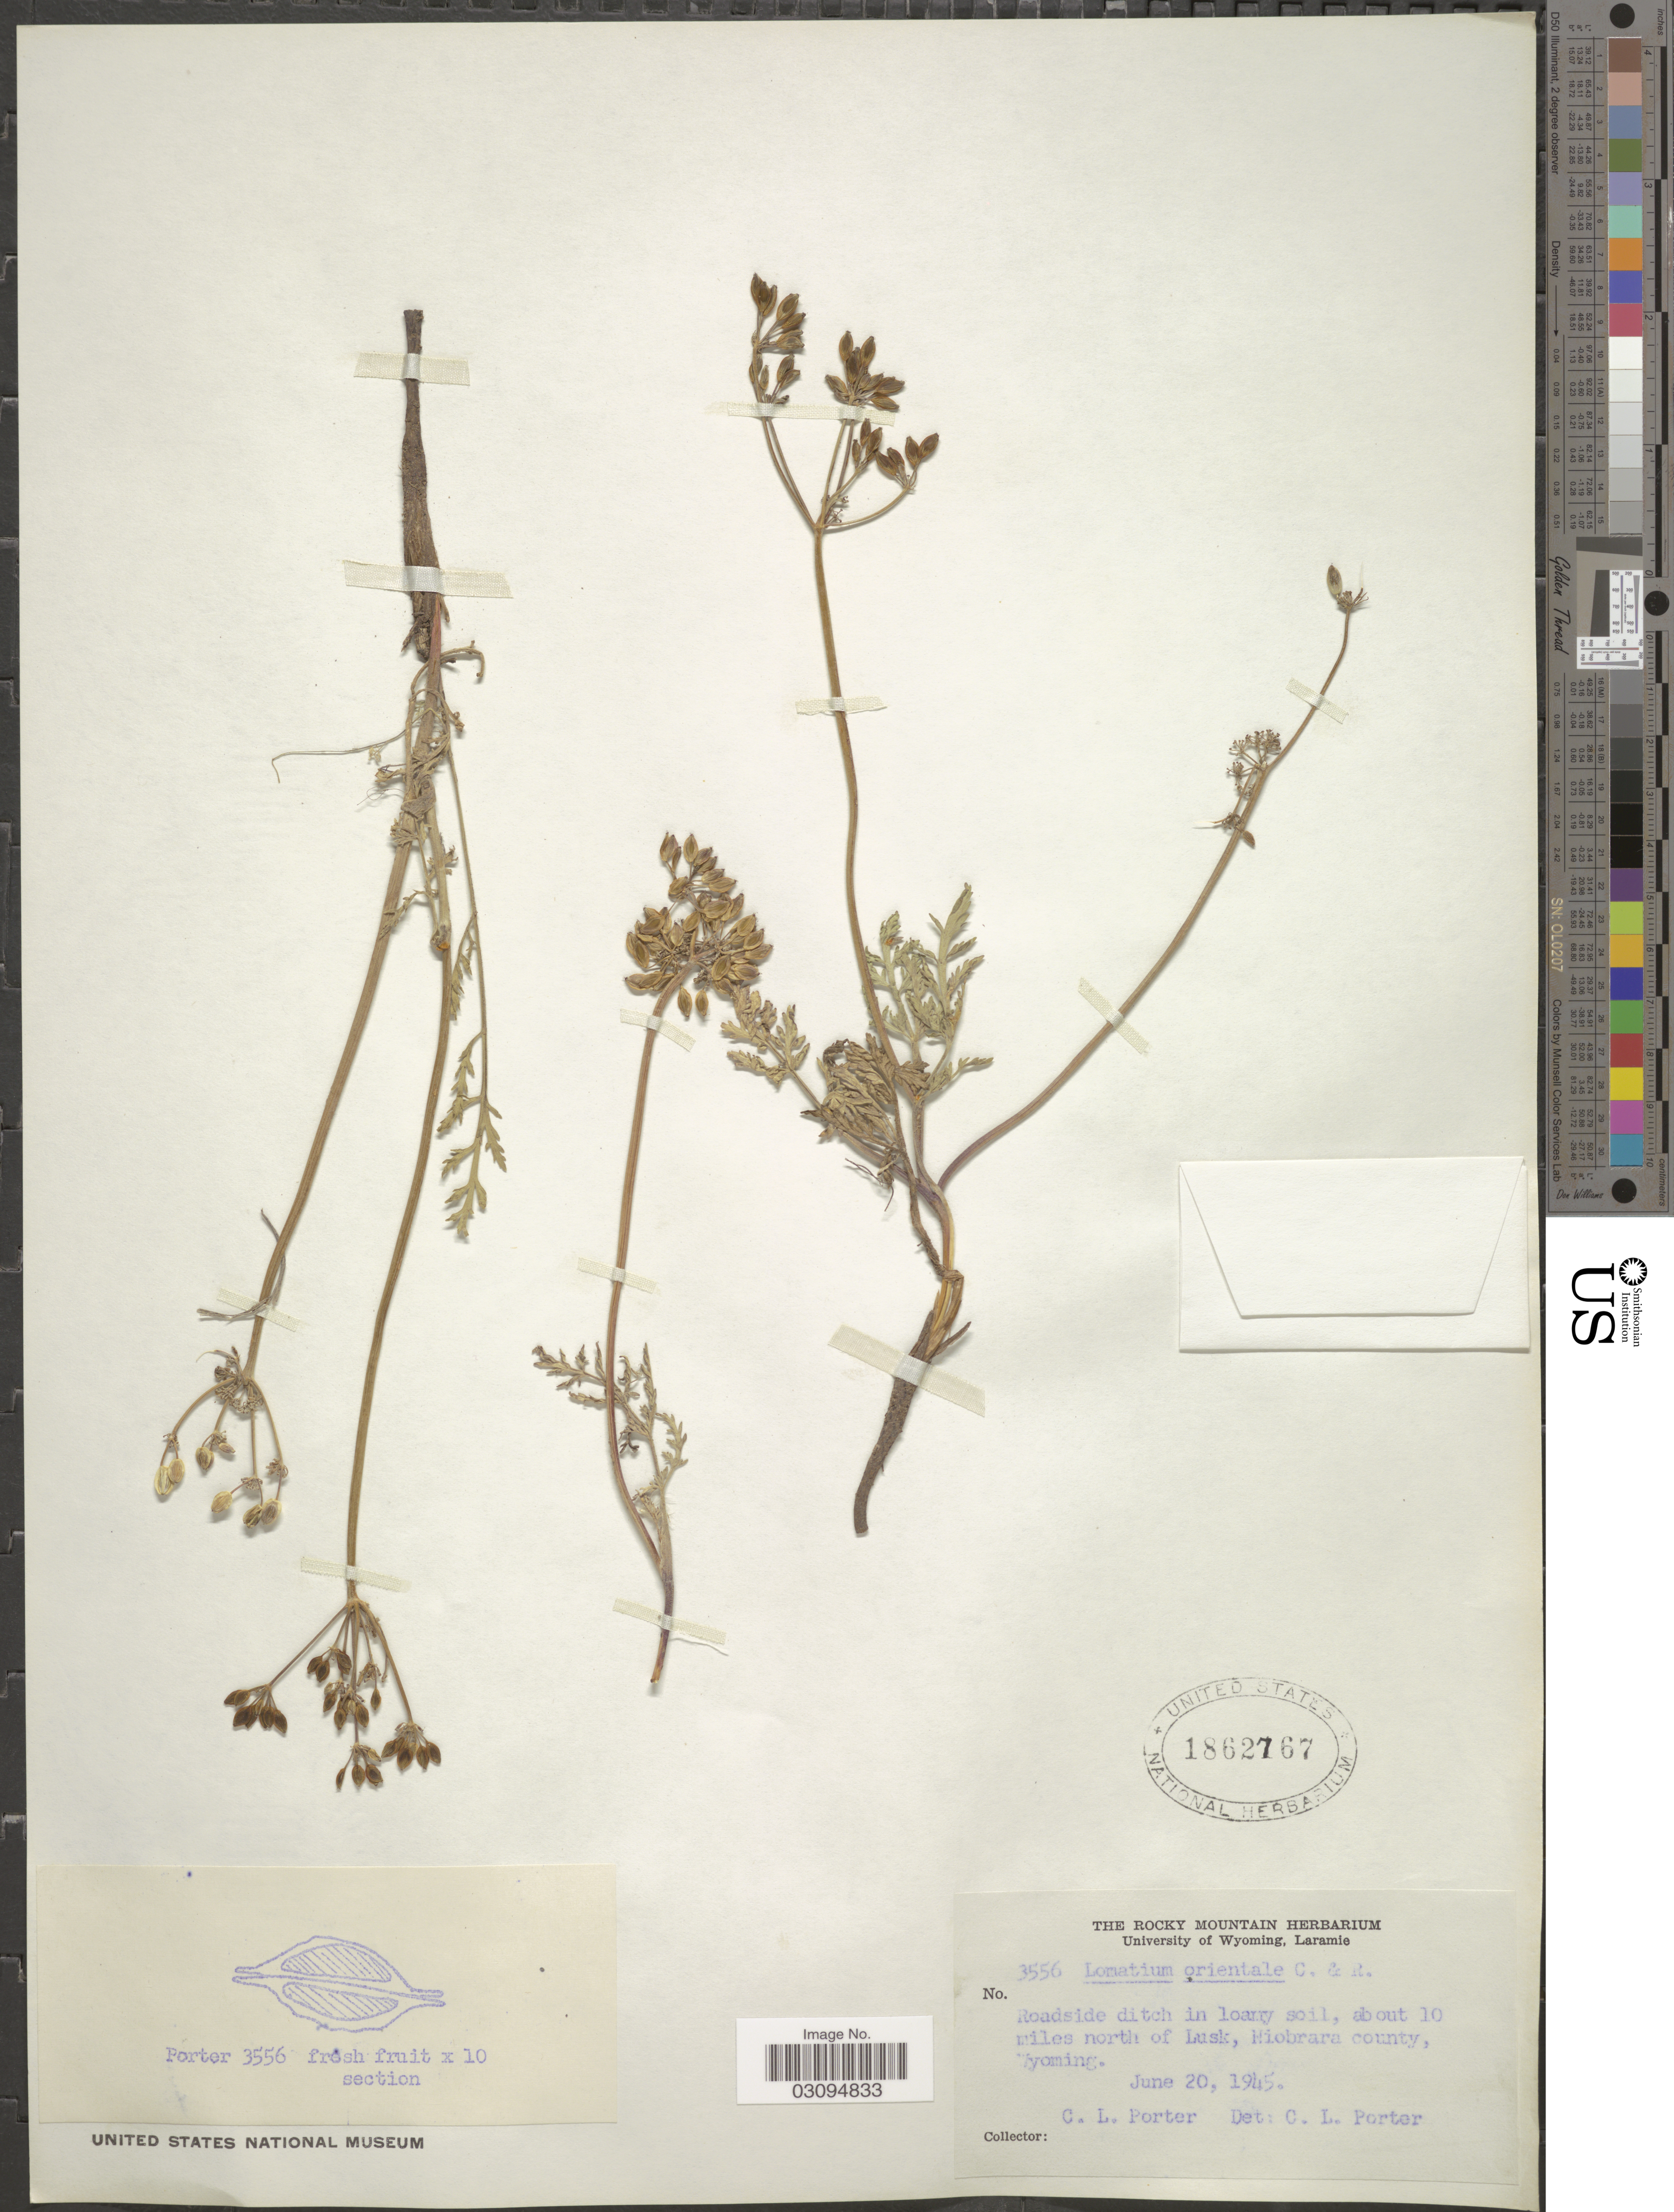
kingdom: Plantae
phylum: Tracheophyta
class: Magnoliopsida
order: Apiales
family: Apiaceae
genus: Lomatium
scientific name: Lomatium orientale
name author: J.M. Coult. & Rose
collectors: C. L. Porter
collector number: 3556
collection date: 1945-06-20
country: United States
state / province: Wyoming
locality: About 10 miles north of Lusk, Niobrara county.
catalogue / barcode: US 1862767